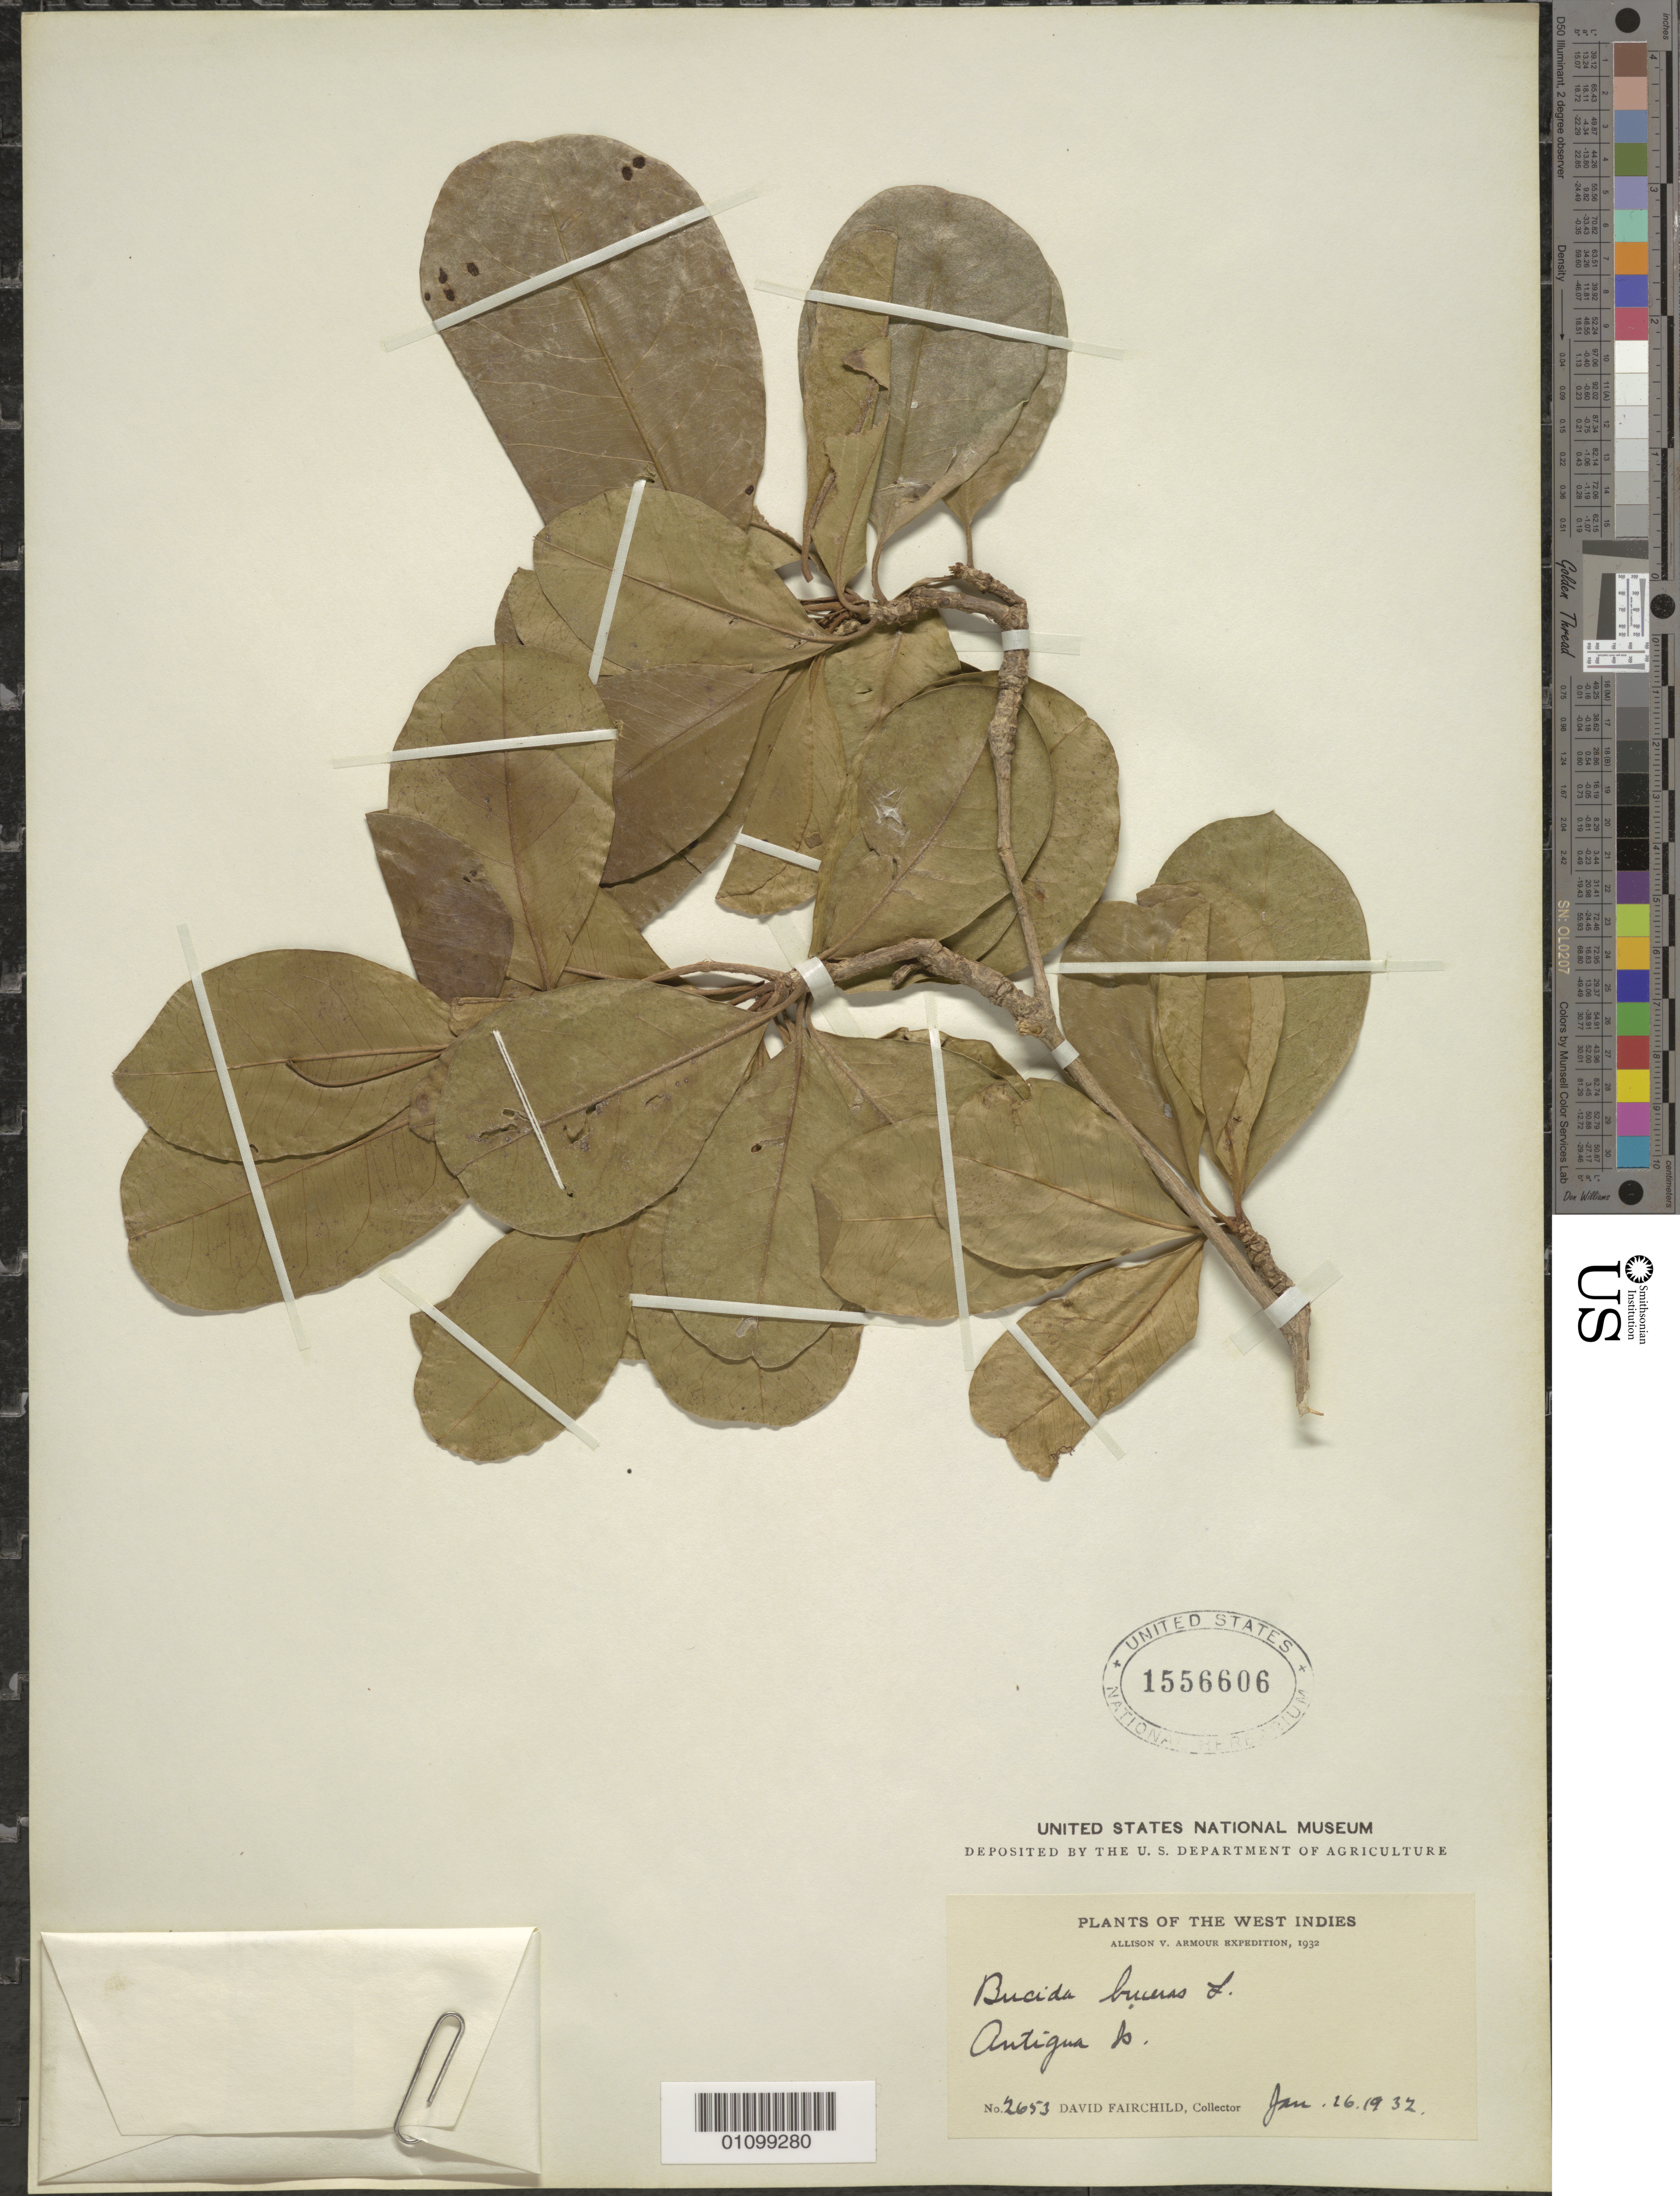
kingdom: Plantae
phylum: Tracheophyta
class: Magnoliopsida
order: Myrtales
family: Combretaceae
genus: Terminalia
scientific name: Terminalia buceras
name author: (L.) C. Wright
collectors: D. Fairchild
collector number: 2653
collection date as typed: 16 Jan 1932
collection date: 1932-01-16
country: Antigua and Barbuda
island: Antigua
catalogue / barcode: US 1556606